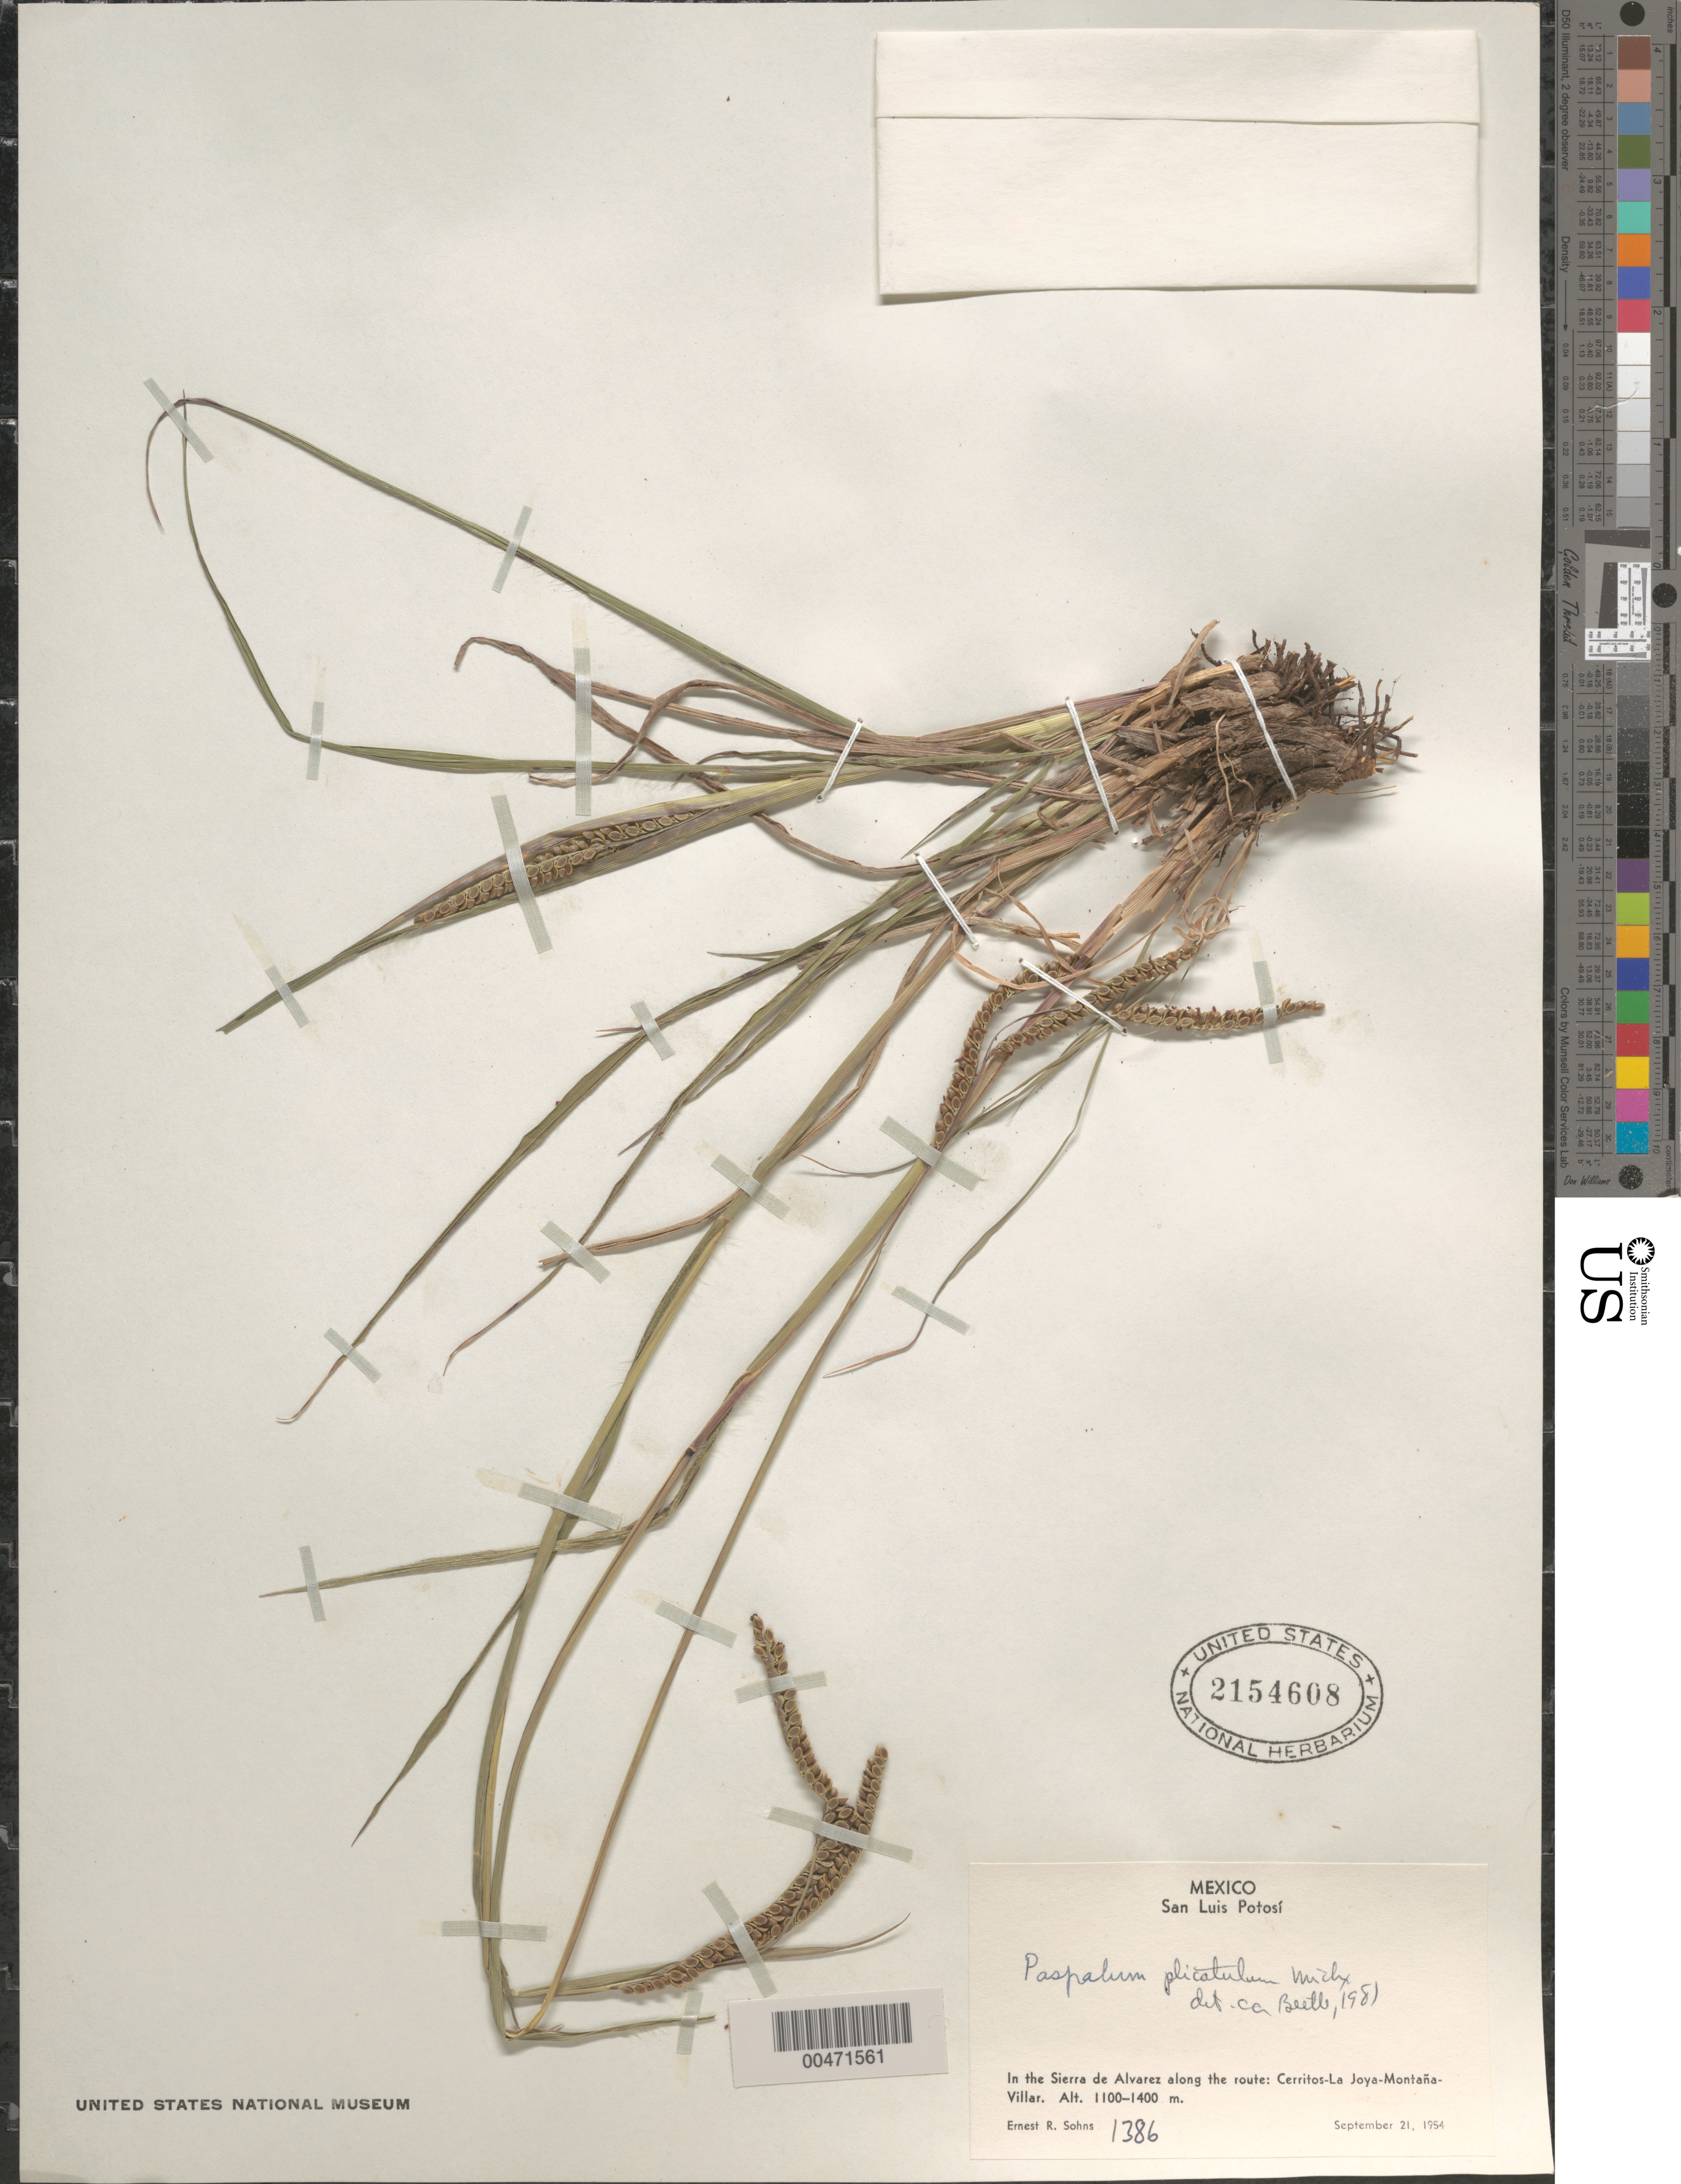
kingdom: Plantae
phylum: Tracheophyta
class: Liliopsida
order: Poales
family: Poaceae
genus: Paspalum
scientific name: Paspalum plicatulum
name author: Michx.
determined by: Beetle, Alan A.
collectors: E. R. Sohns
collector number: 1386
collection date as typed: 21 Sep 1954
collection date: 1954-09-21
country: Mexico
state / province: San Luis Potosi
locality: In the Sierra de Alvarez along the route: Cerritos-La Joya-Monta¤a-Villar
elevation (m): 1100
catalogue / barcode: US 2154608